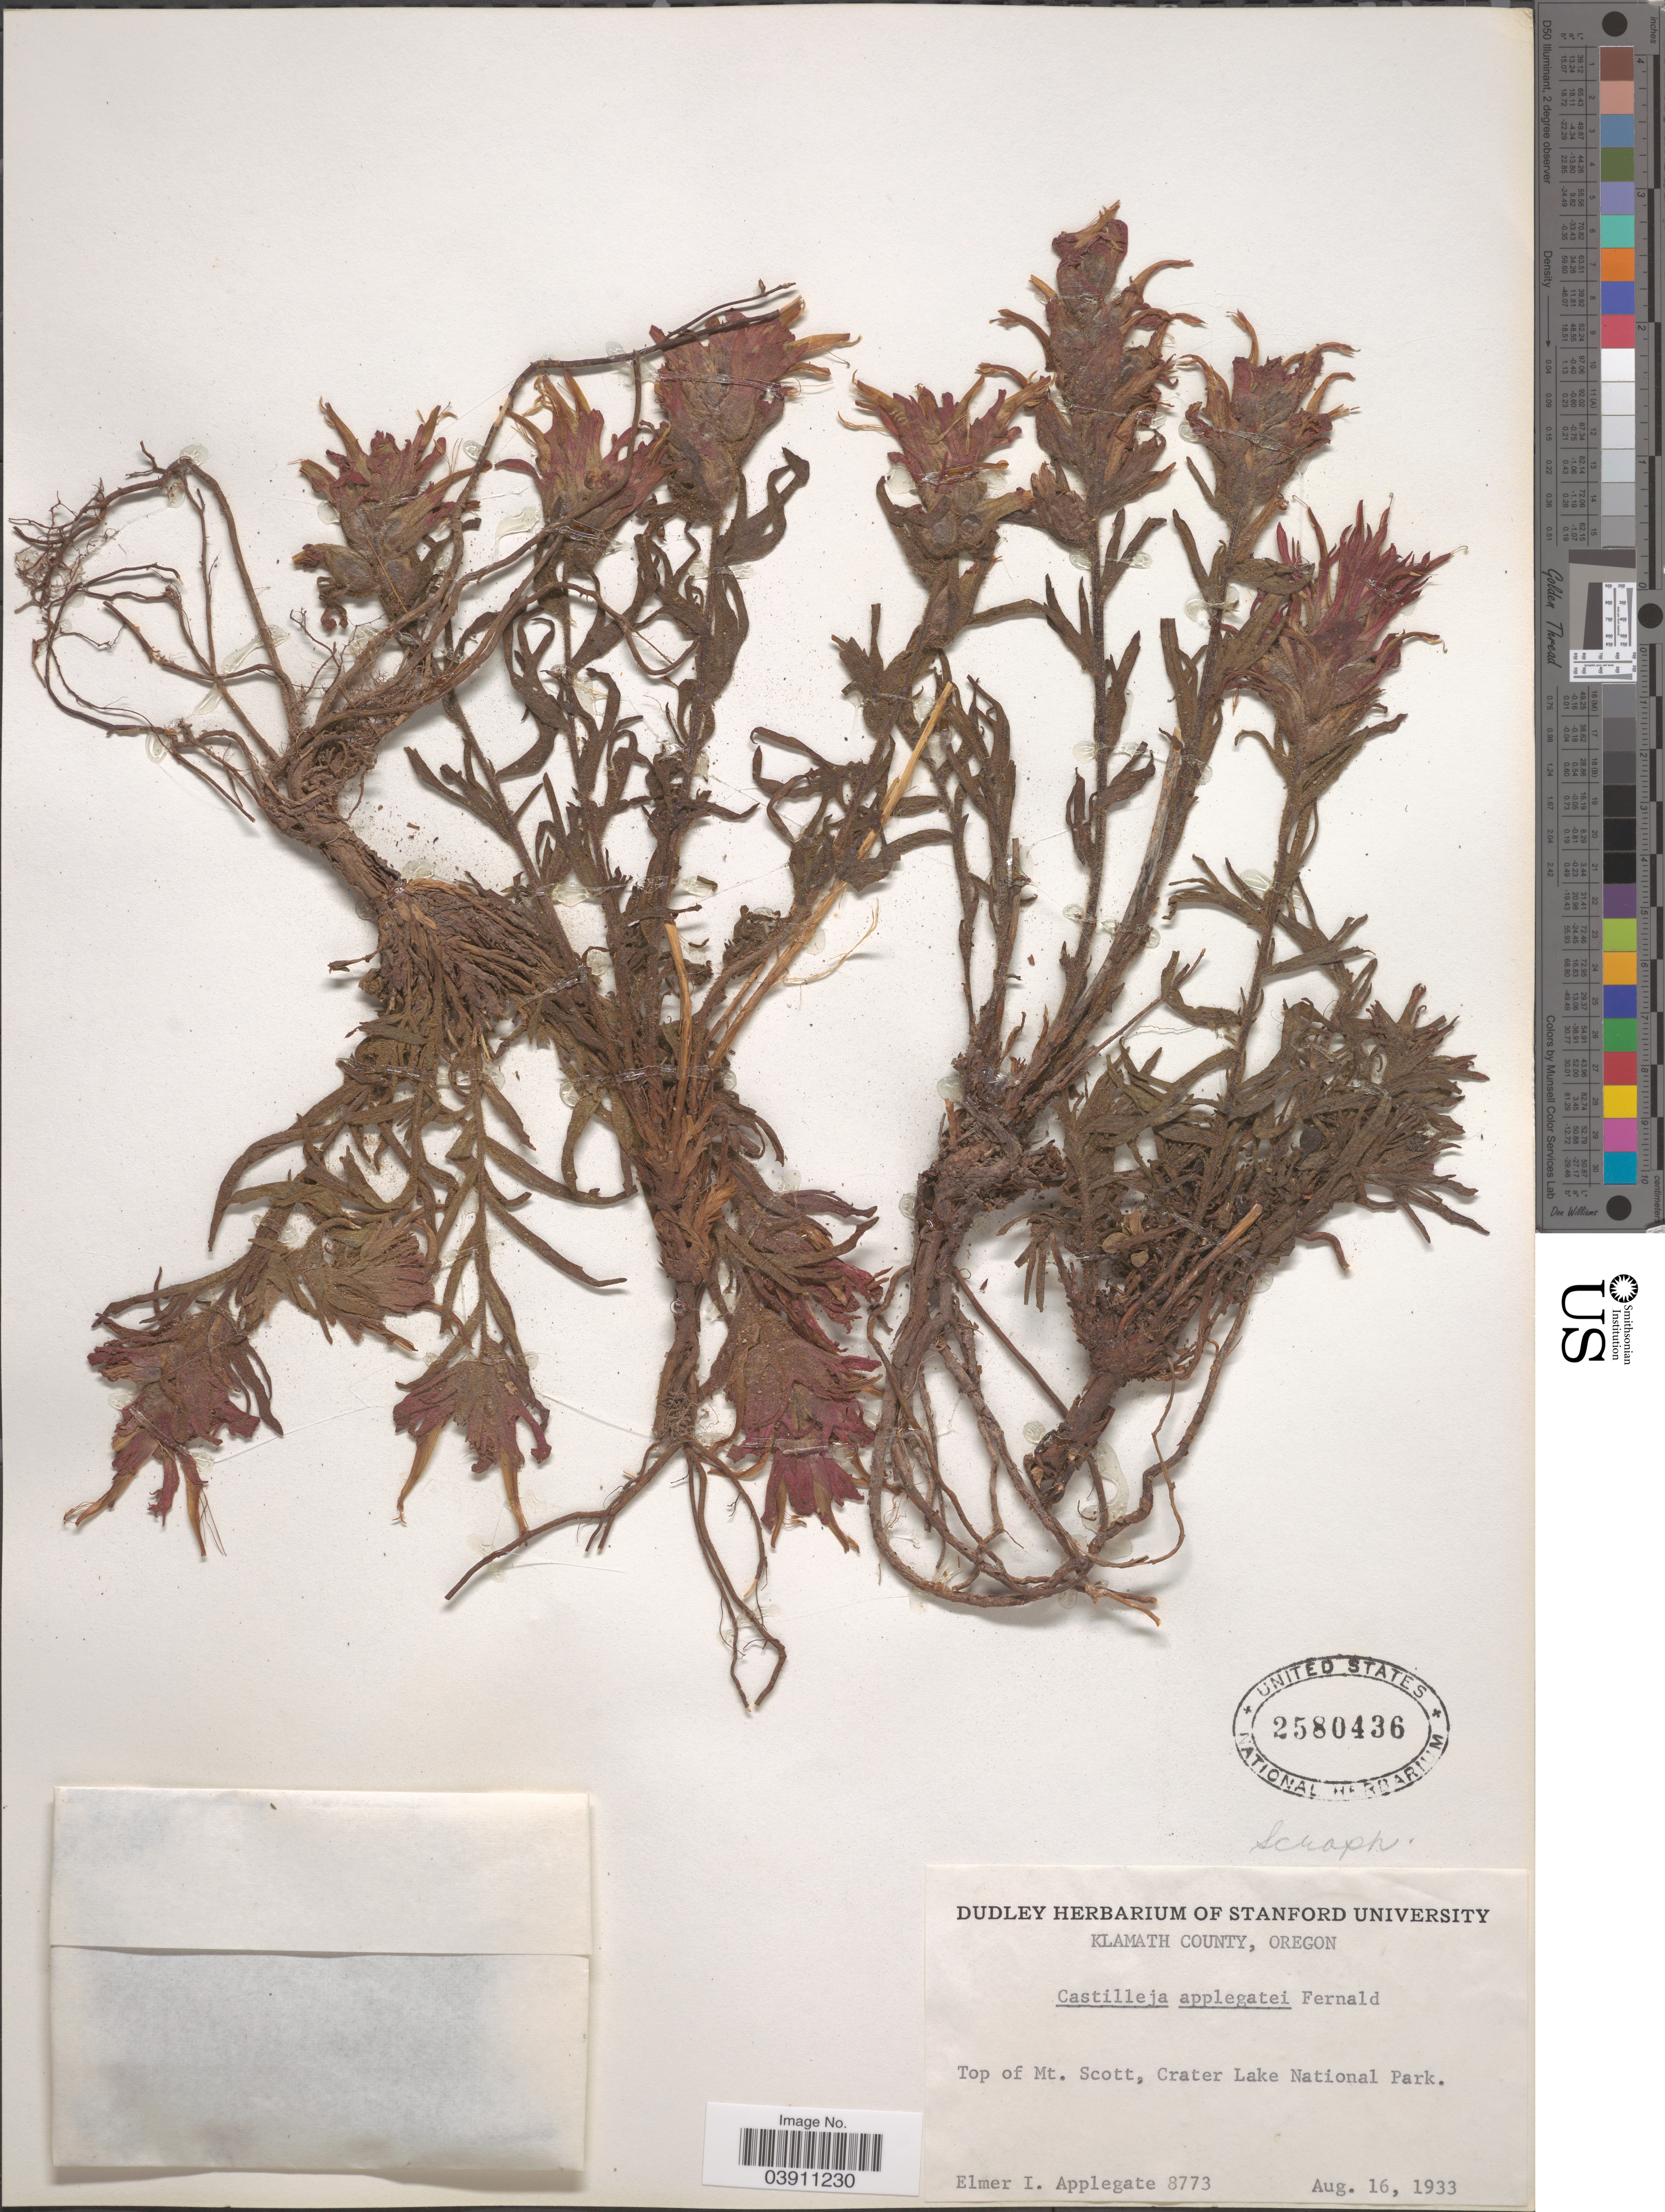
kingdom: Plantae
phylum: Tracheophyta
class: Magnoliopsida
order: Lamiales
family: Orobanchaceae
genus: Castilleja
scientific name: Castilleja applegatei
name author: Fernald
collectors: E. I. Applegate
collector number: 8773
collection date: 1933-08-16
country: United States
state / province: Oregon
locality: Klamath County. Top of Mt. Scott, Crater Lake National Park.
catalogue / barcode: US 2580436